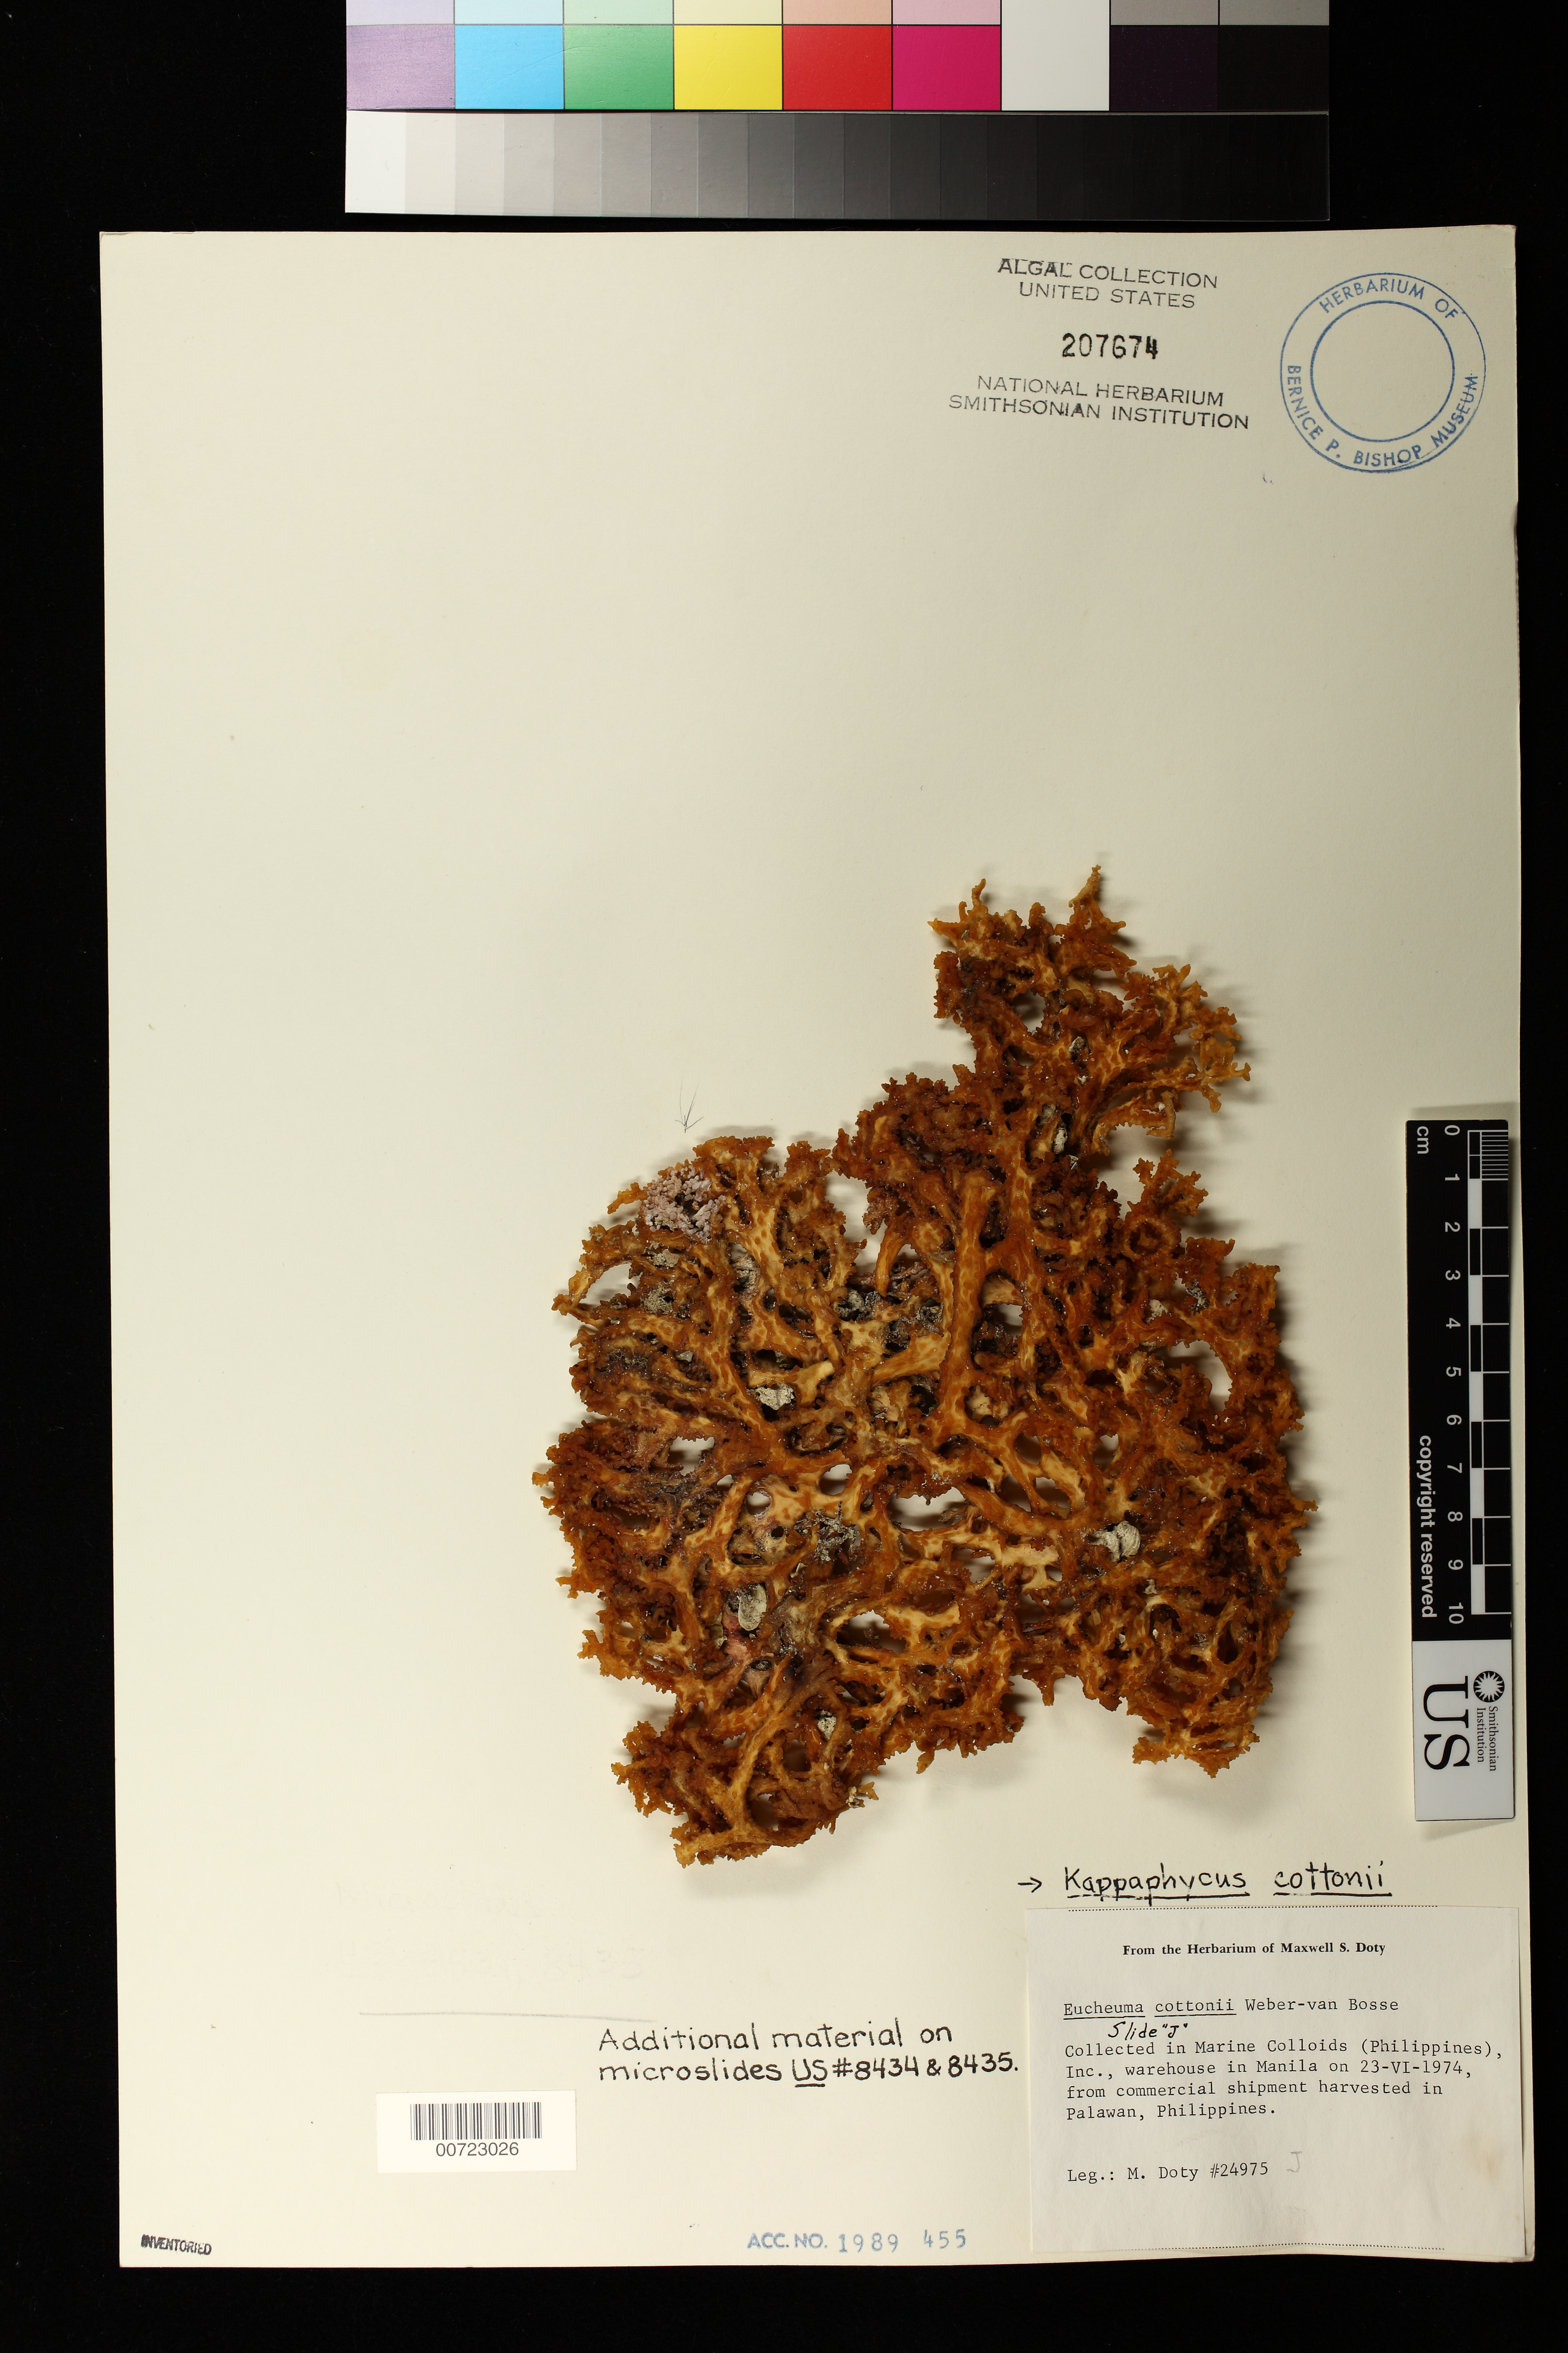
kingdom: Plantae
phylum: Rhodophyta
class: Florideophyceae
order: Gigartinales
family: Solieriaceae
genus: Kappaphycopsis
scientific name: Kappaphycopsis cottonii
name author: (Weber Bosse) Dumilag & Zuccarello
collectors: M. S. Doty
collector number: MSD 24975J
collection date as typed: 23 Jun 1974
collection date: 1974-06-23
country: Philippines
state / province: Mimaropa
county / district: Palawan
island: Palawan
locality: (Note: selected from several tons of commercial material stored in Manila warehouse of V.B. Alvarez)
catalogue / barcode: US 207674